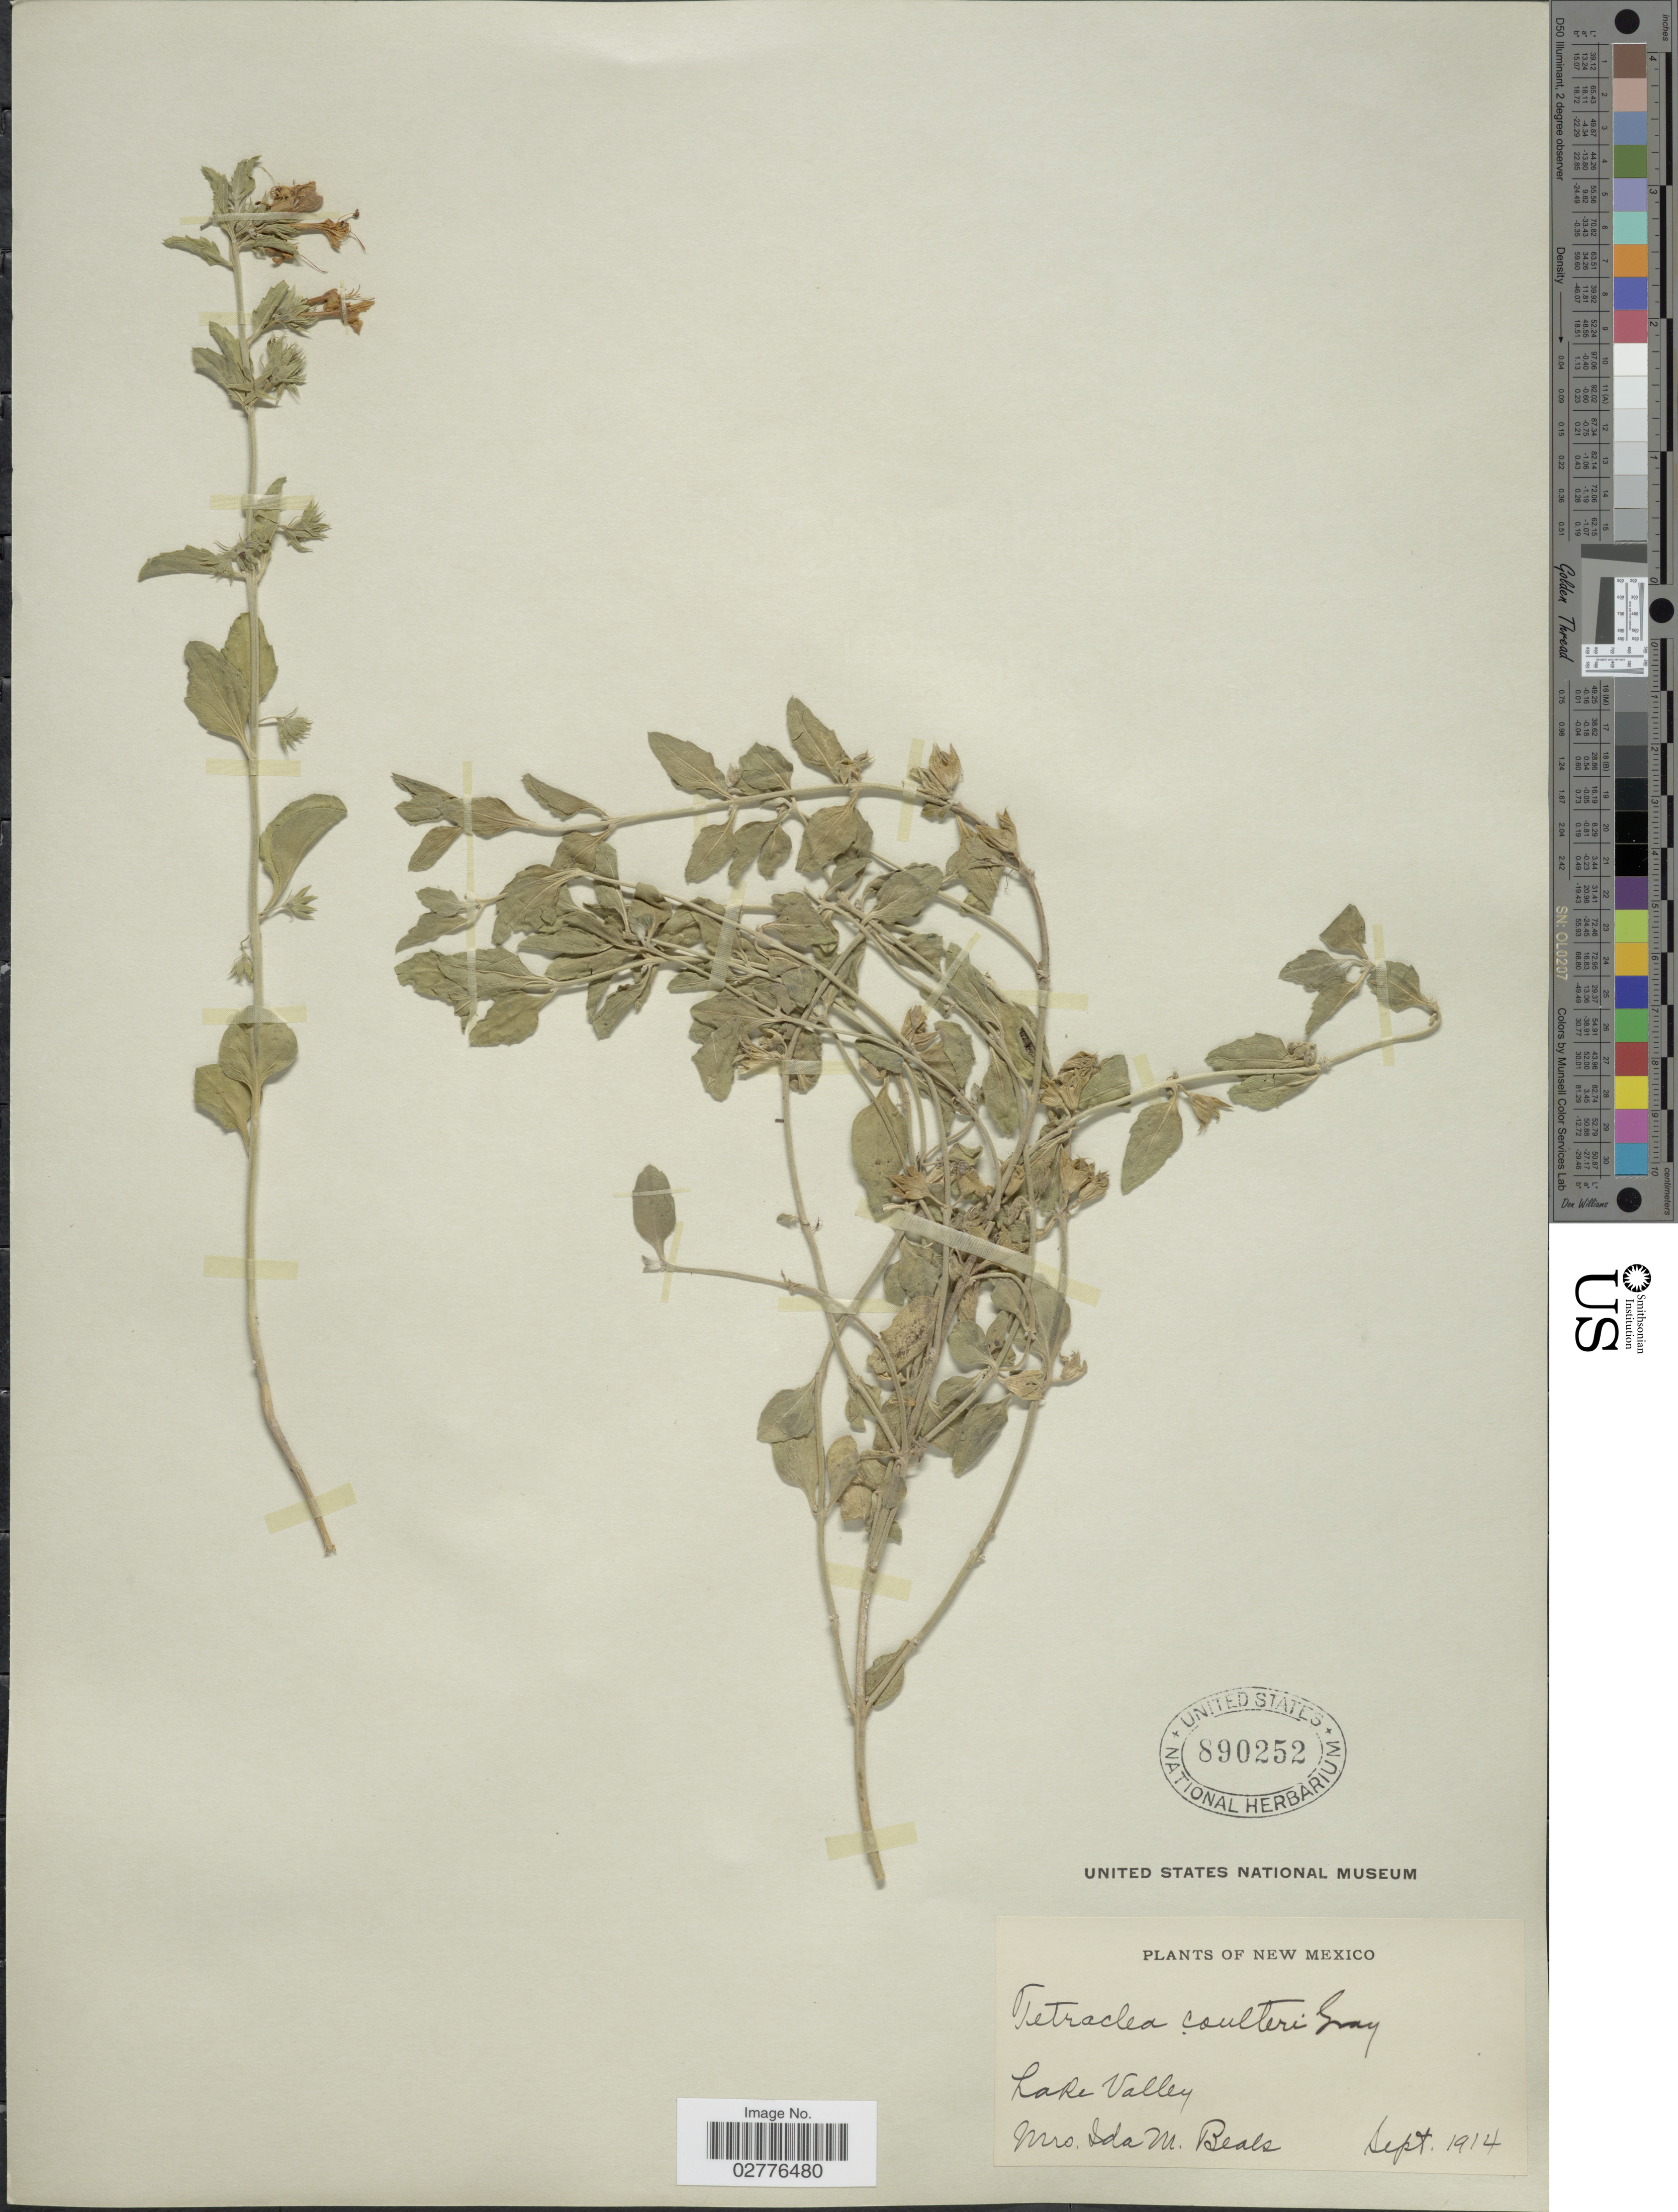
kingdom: Plantae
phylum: Tracheophyta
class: Magnoliopsida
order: Lamiales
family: Lamiaceae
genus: Tetraclea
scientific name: Tetraclea coulteri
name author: A. Gray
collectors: I. M. Beals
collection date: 1914-09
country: United States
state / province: New Mexico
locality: Lake Valley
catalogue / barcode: US 890252